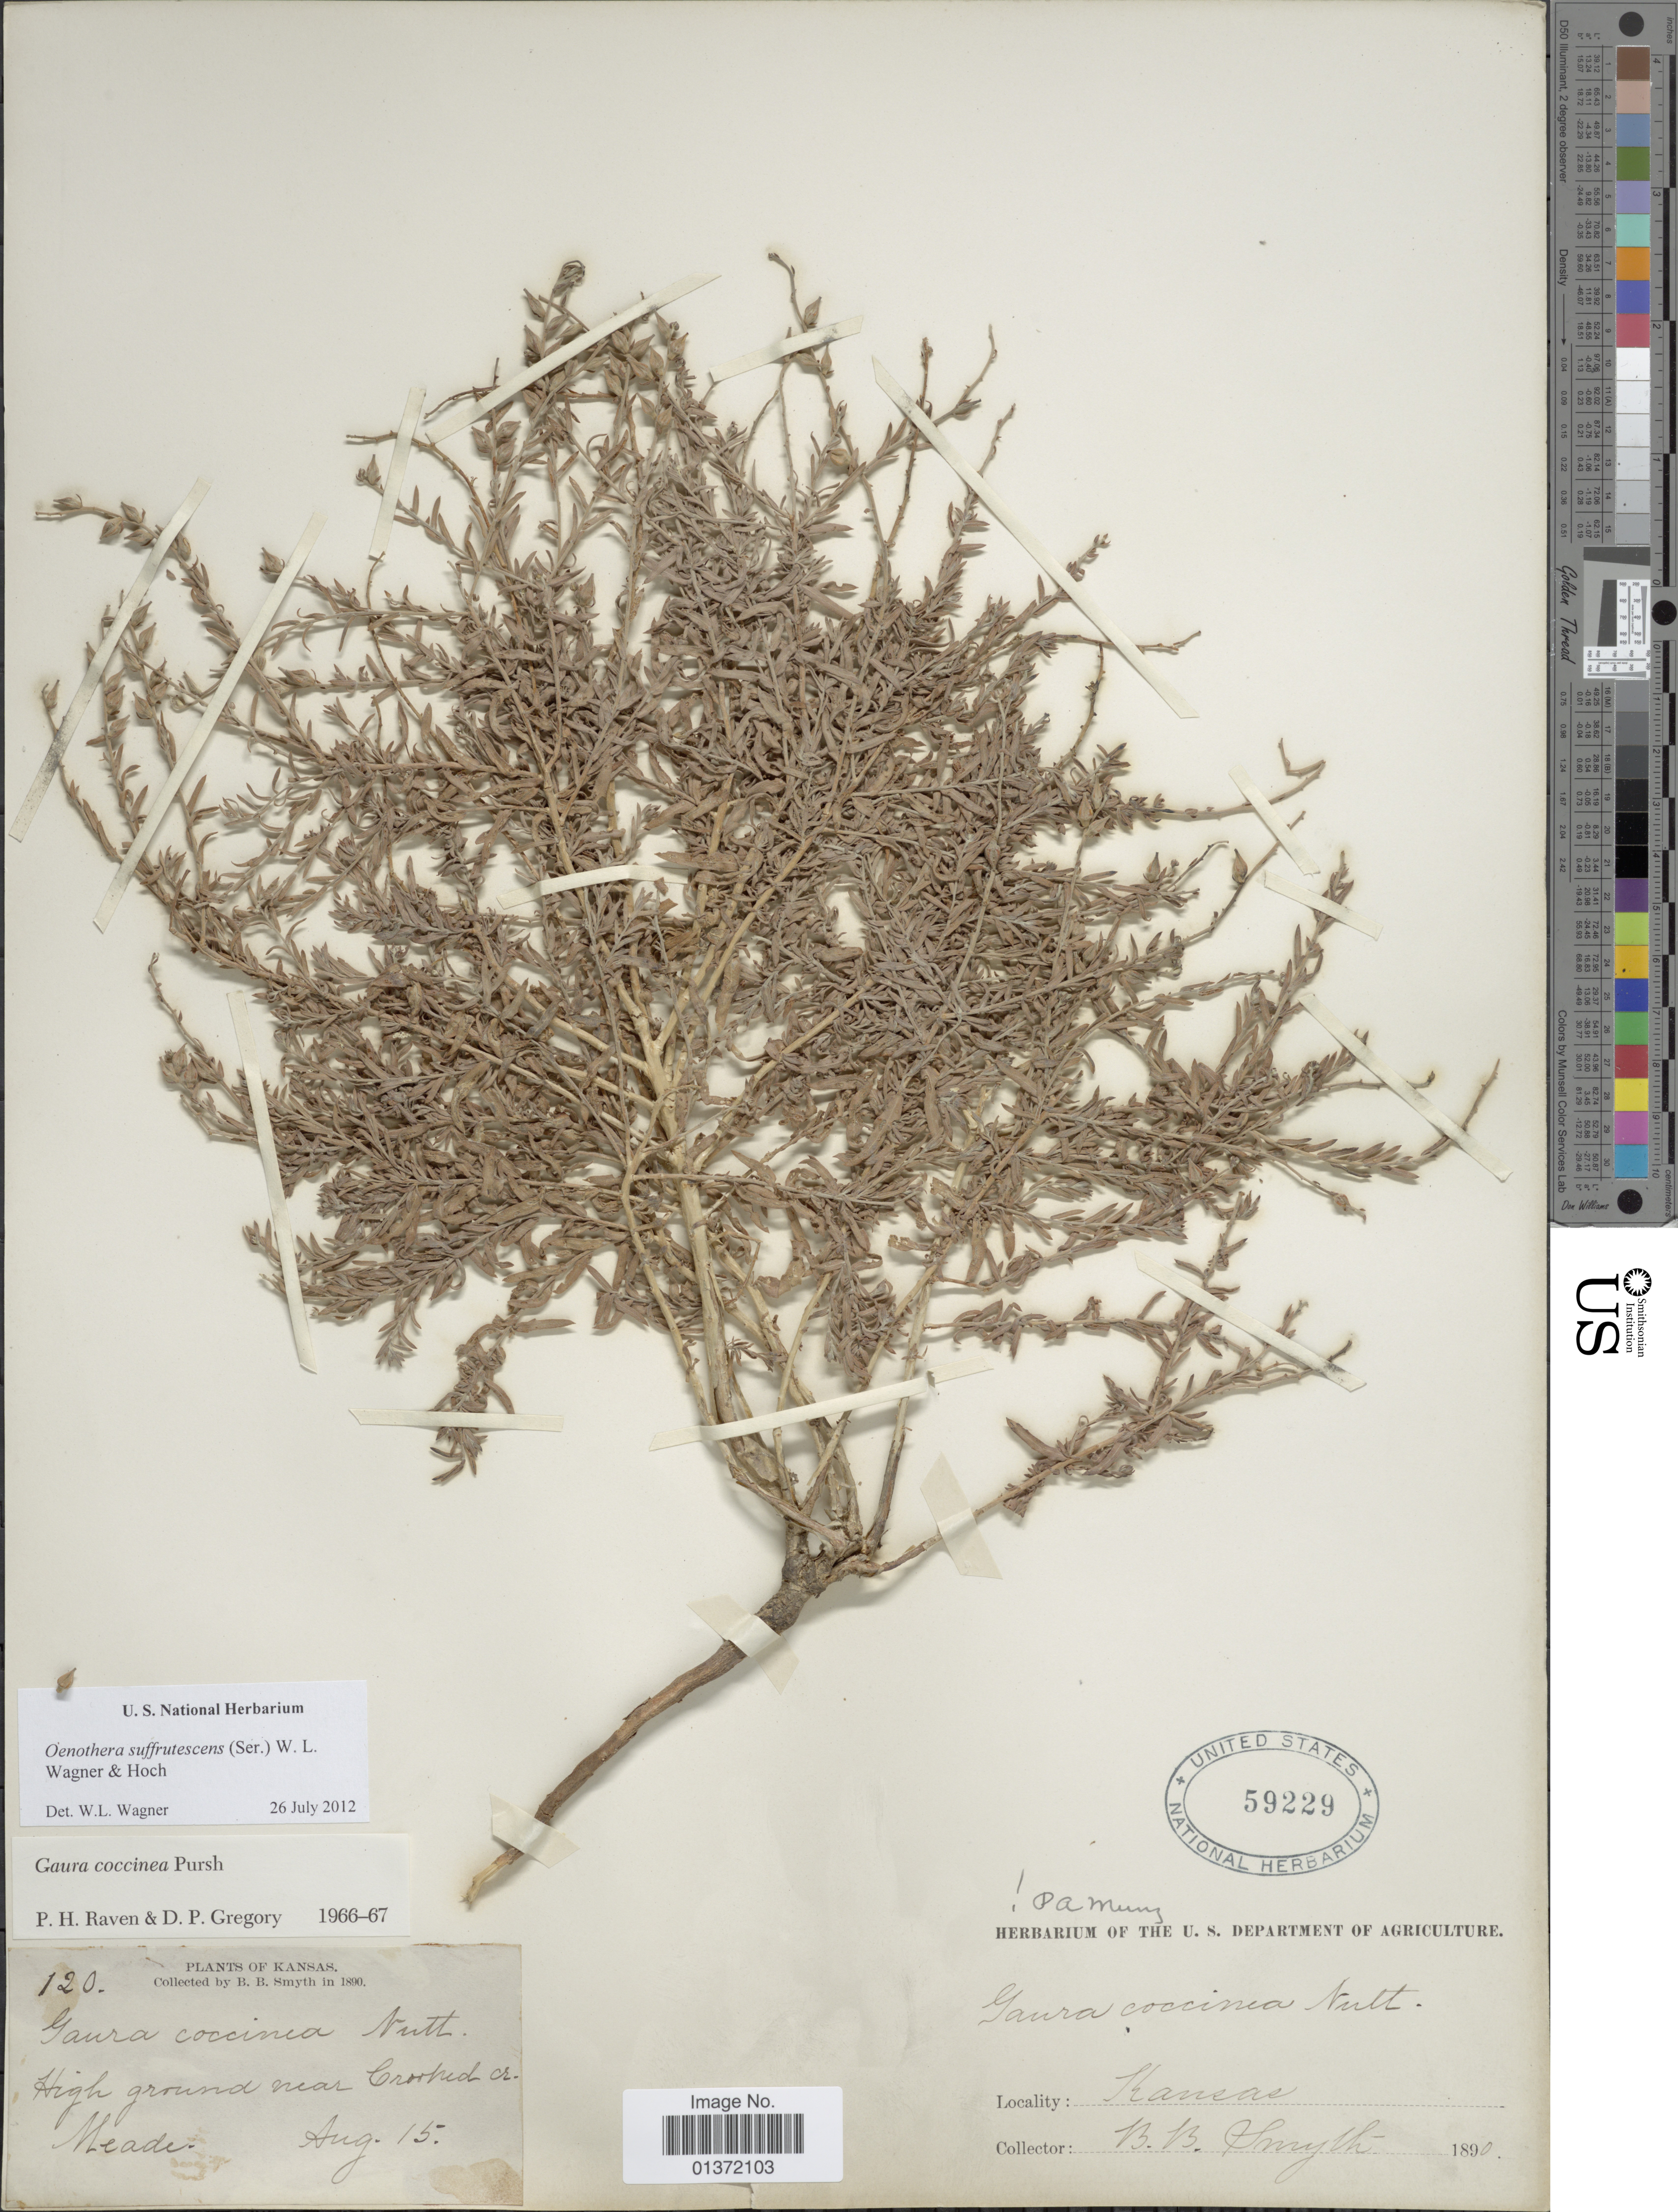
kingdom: Plantae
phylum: Tracheophyta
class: Magnoliopsida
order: Myrtales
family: Onagraceae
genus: Oenothera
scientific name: Oenothera suffrutescens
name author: (Ser.) W.L. Wagner & Hoch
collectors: B. Smyth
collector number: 120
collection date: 1890-08-10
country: United States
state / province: Kansas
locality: Near Crooked cr. Meade.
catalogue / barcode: US 59229